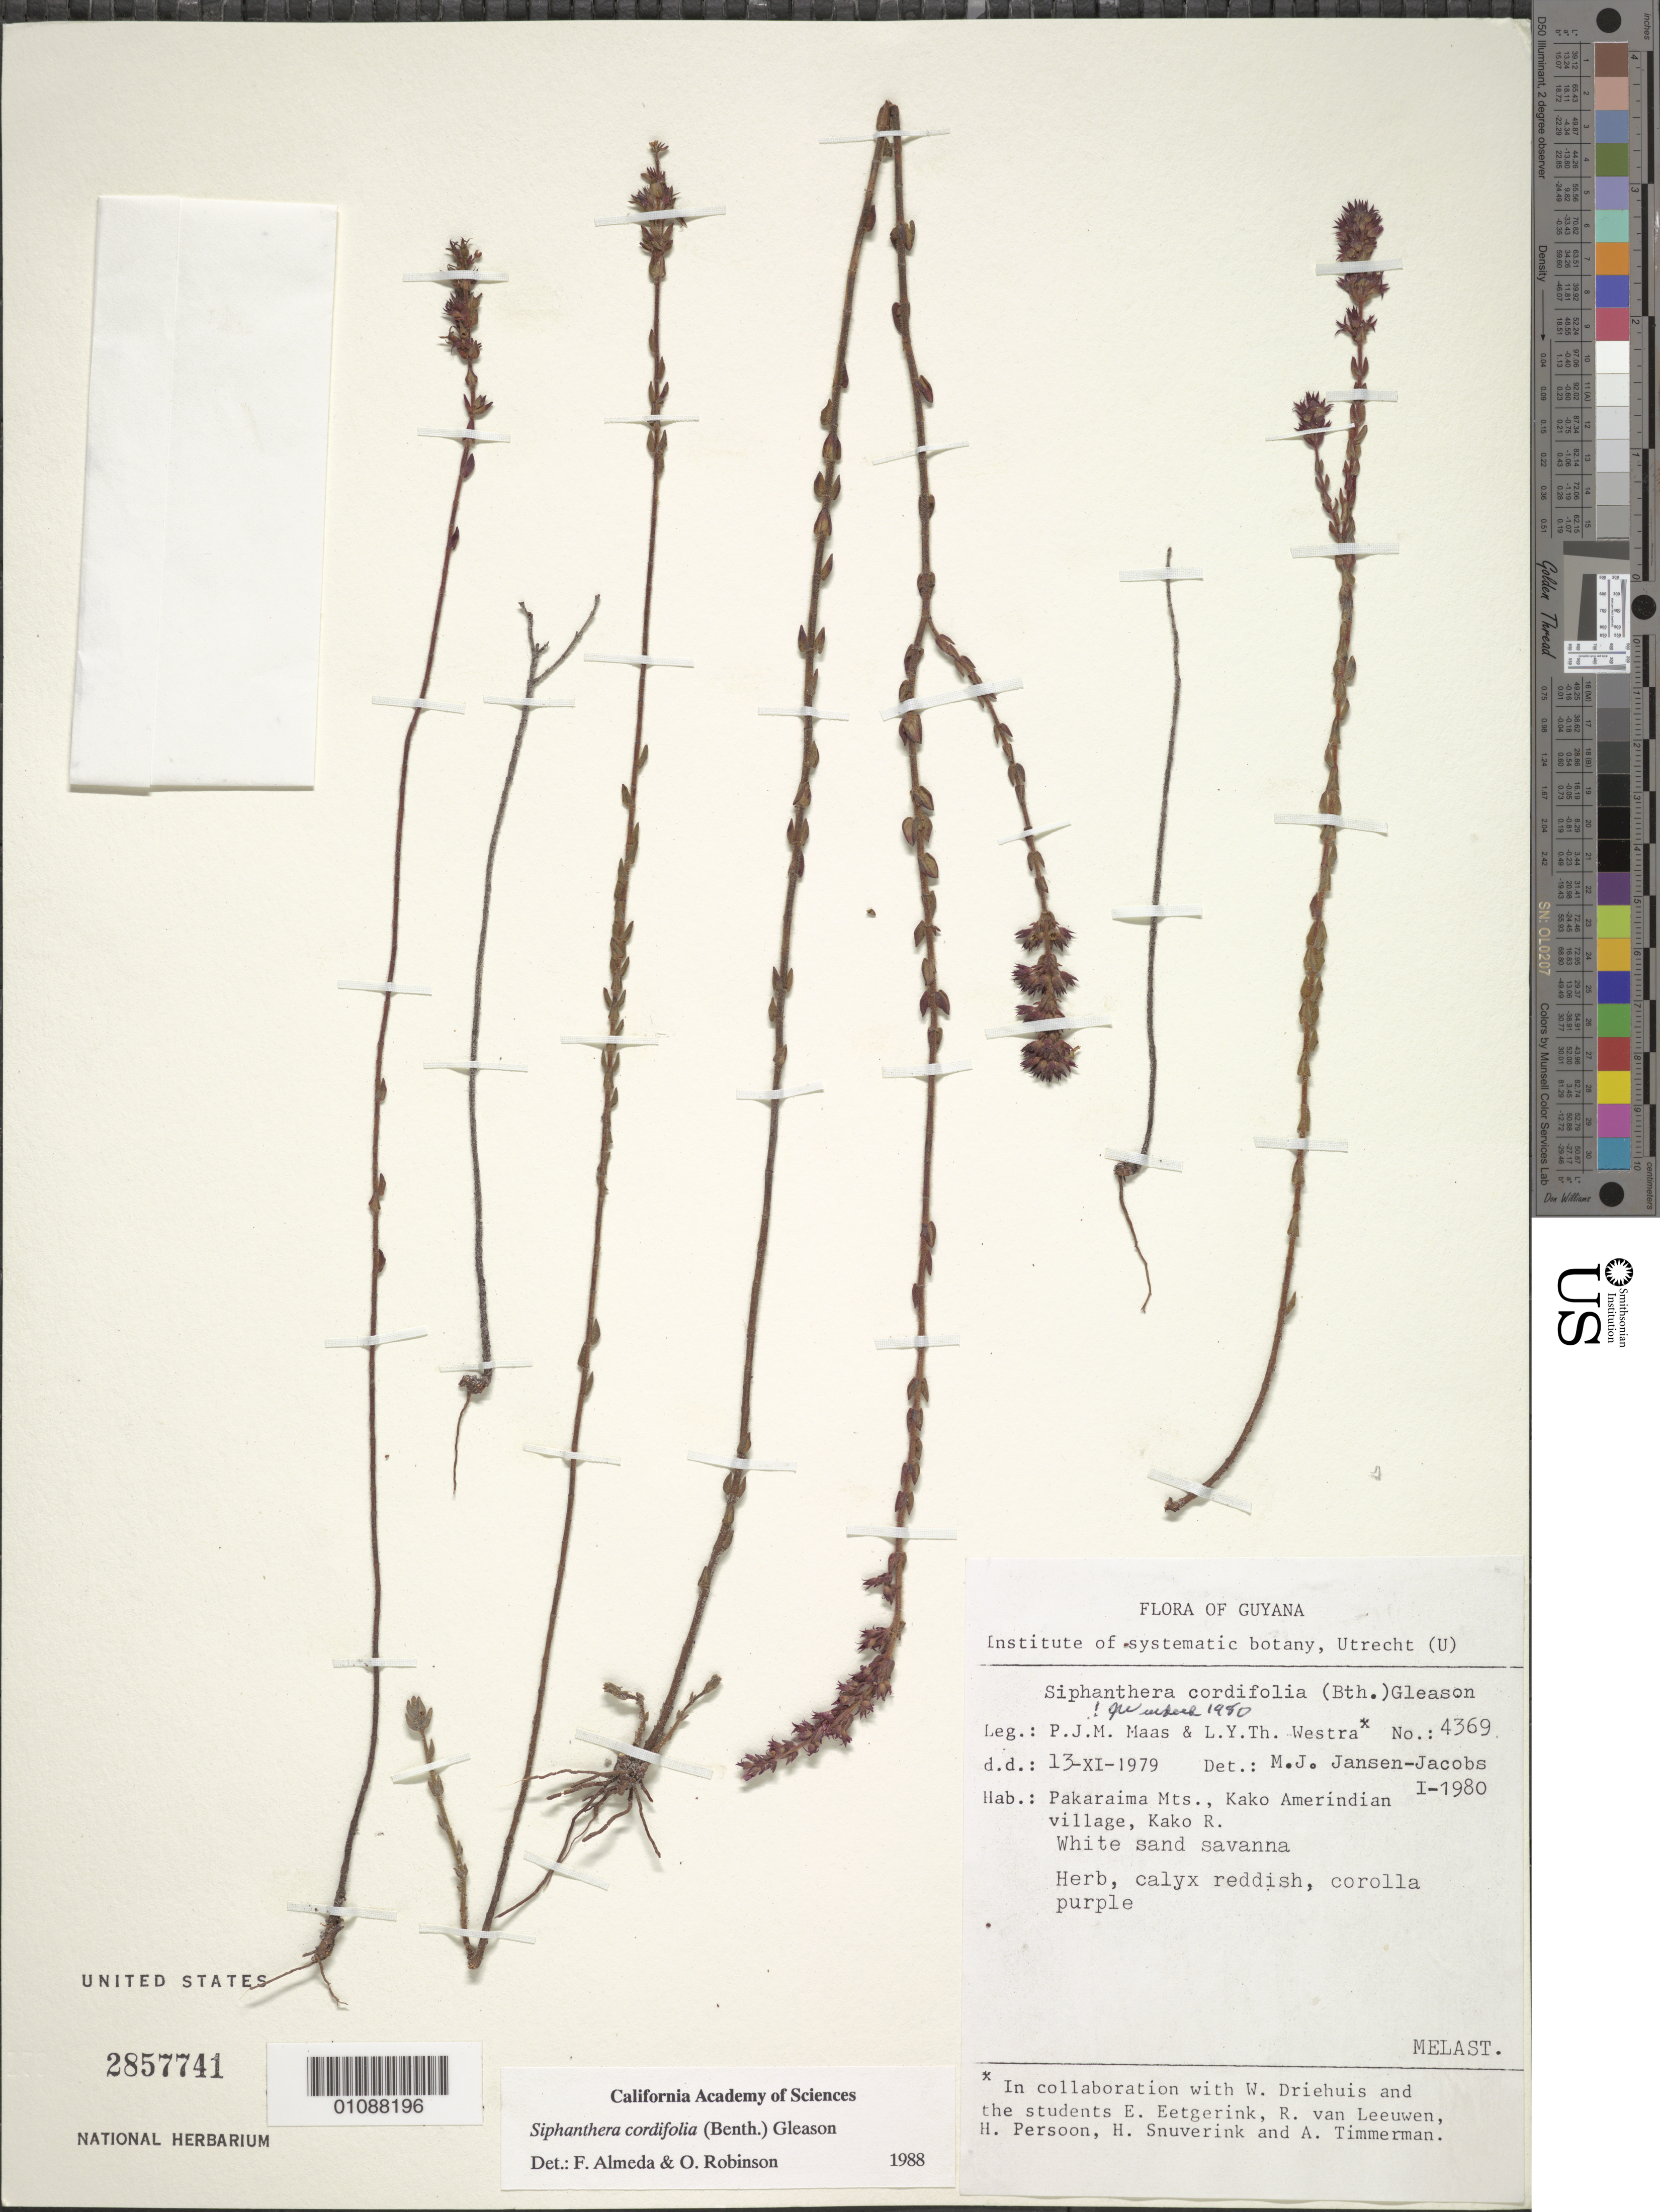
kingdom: Plantae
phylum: Tracheophyta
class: Magnoliopsida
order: Myrtales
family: Melastomataceae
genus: Siphanthera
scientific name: Siphanthera cordifolia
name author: (Benth.) Gleason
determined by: Almeda, F.; Robinson, O. R.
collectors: P. Maas & L. Y. T. Westra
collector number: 4369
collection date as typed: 13-Nov-79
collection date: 1979-11-13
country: Guyana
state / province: Cuyuni-Mazaruni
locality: Kako Amerindian village, Kako R., Pakaraima Mts.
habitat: White sand savanna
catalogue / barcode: US 2857741